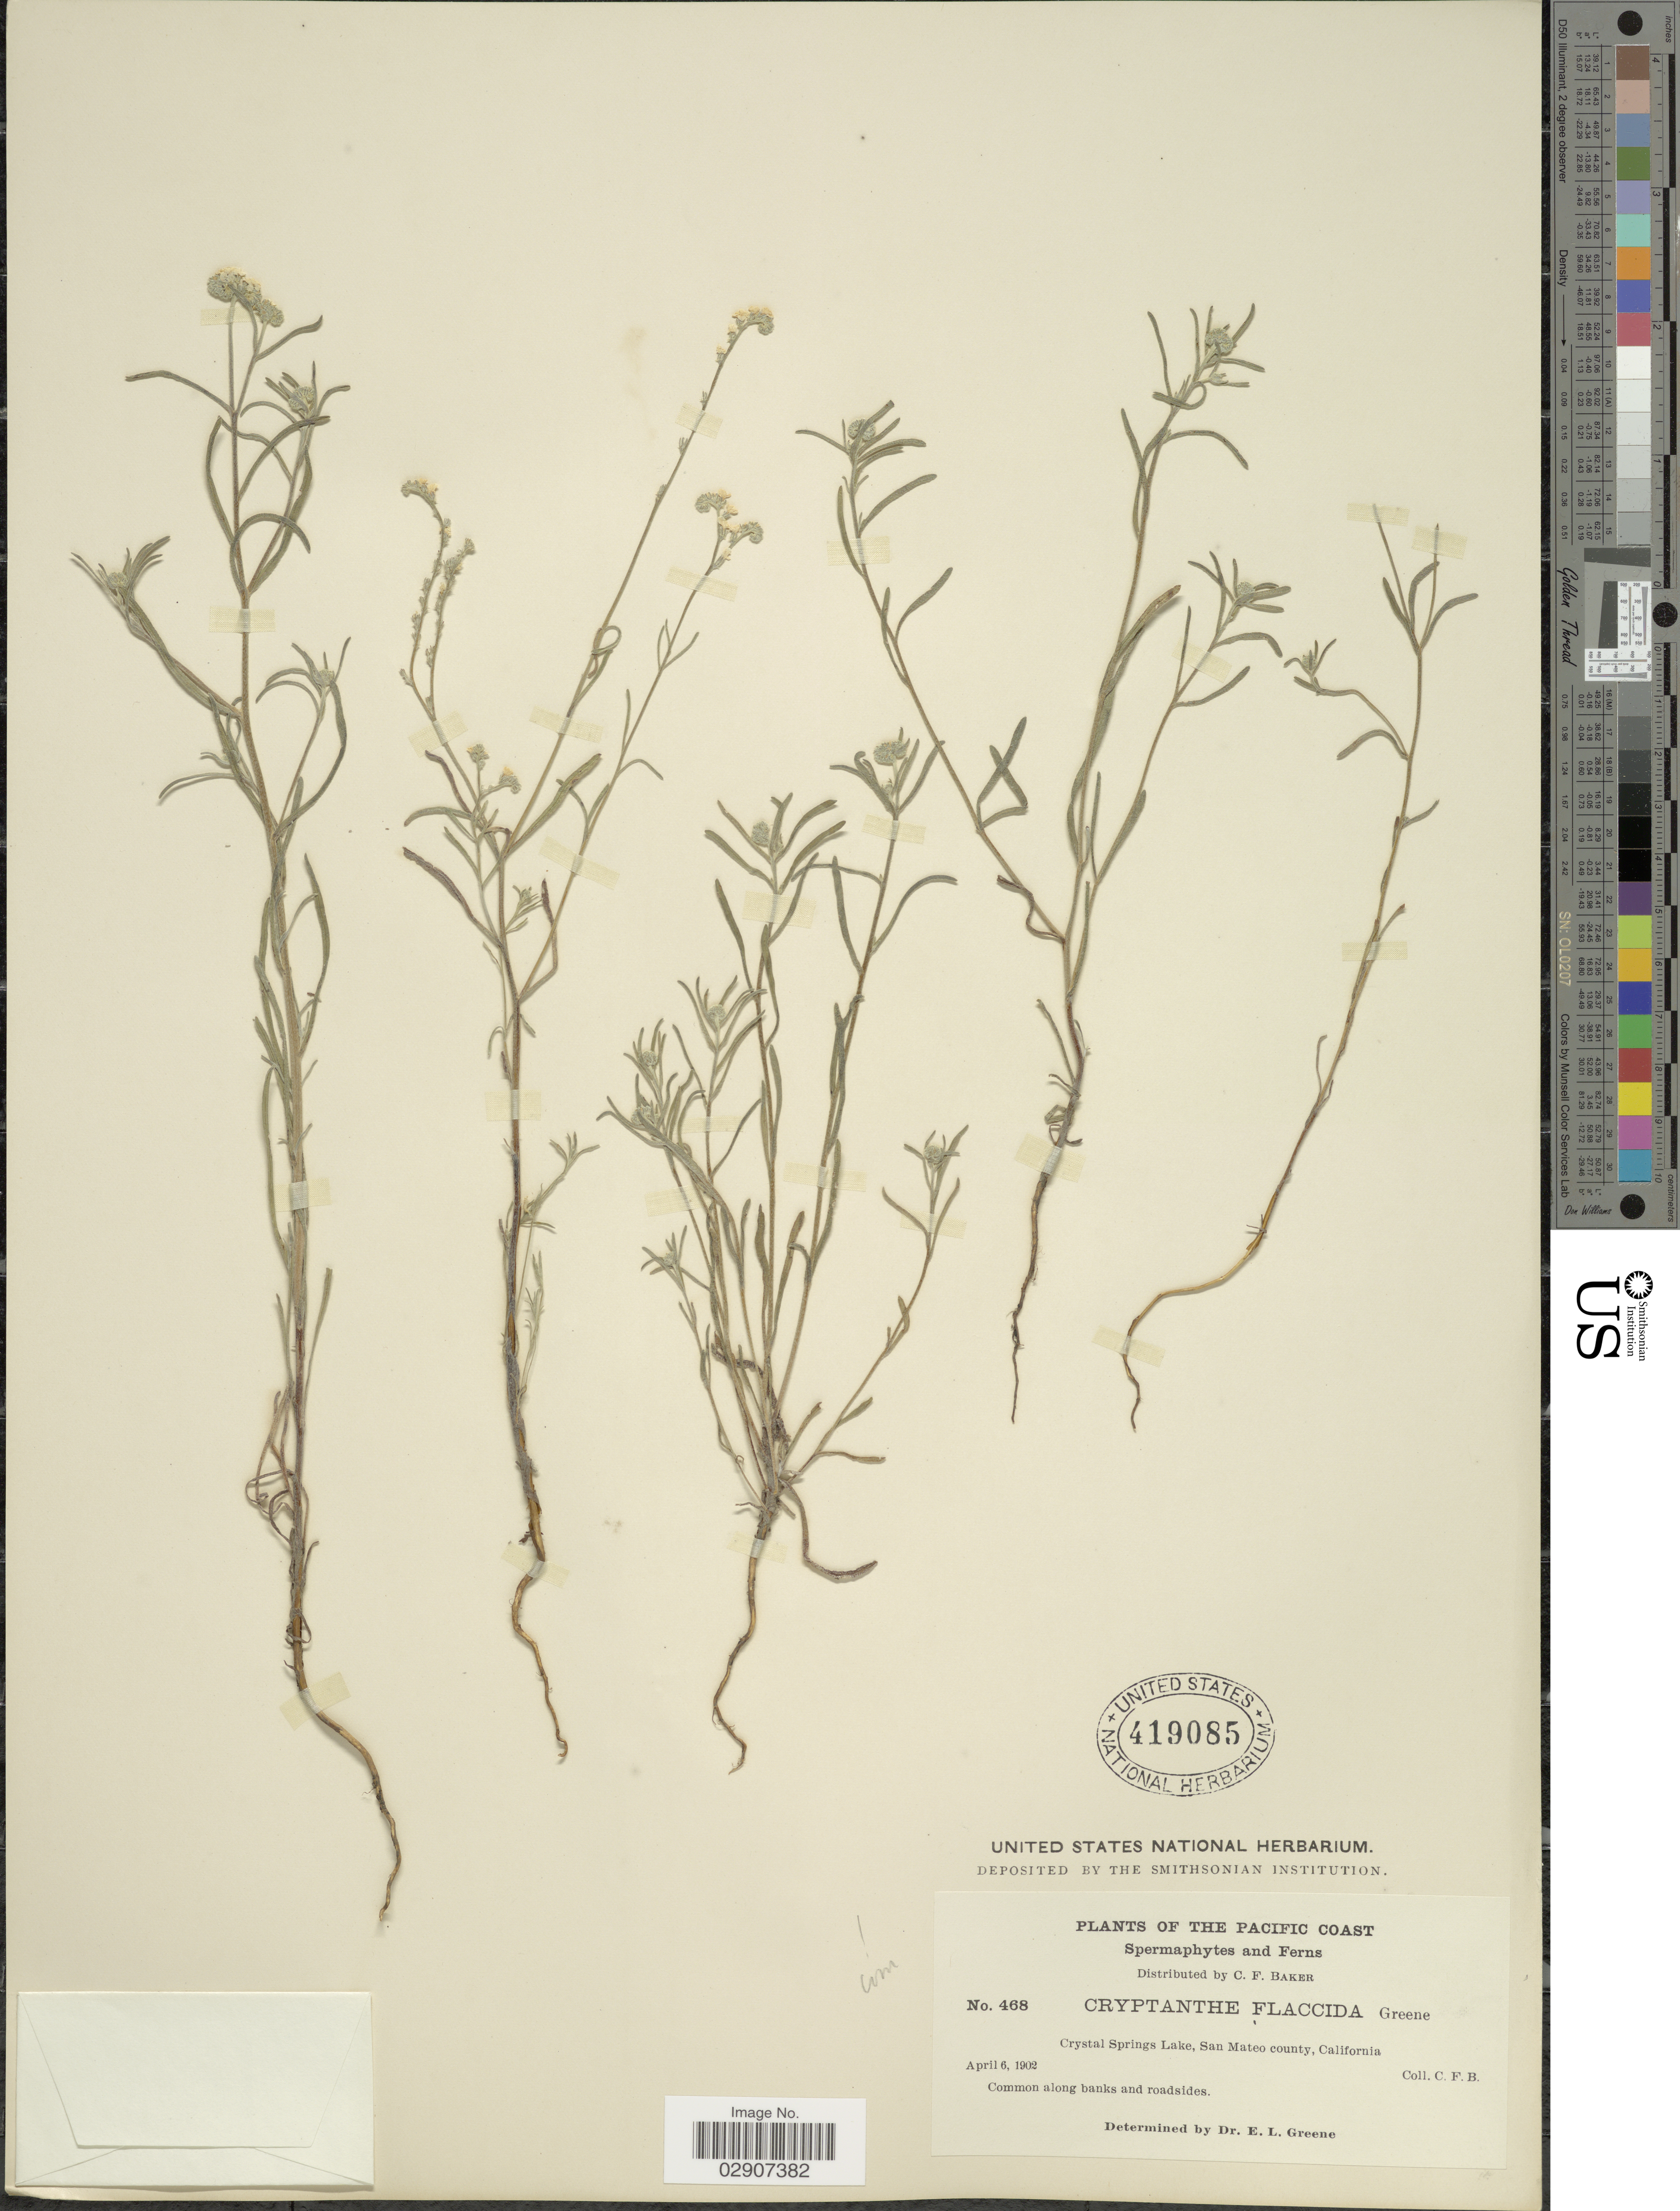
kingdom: Plantae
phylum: Tracheophyta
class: Magnoliopsida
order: Boraginales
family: Boraginaceae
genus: Cryptantha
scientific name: Cryptantha flaccida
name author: (Douglas ex Lehm.) Greene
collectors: C. F. Baker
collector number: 468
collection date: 1902-04-06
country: United States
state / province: California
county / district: San Mateo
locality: The Pacific Coast, Crystal Springs Lake, San Mateo County, California.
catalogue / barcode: US 419085